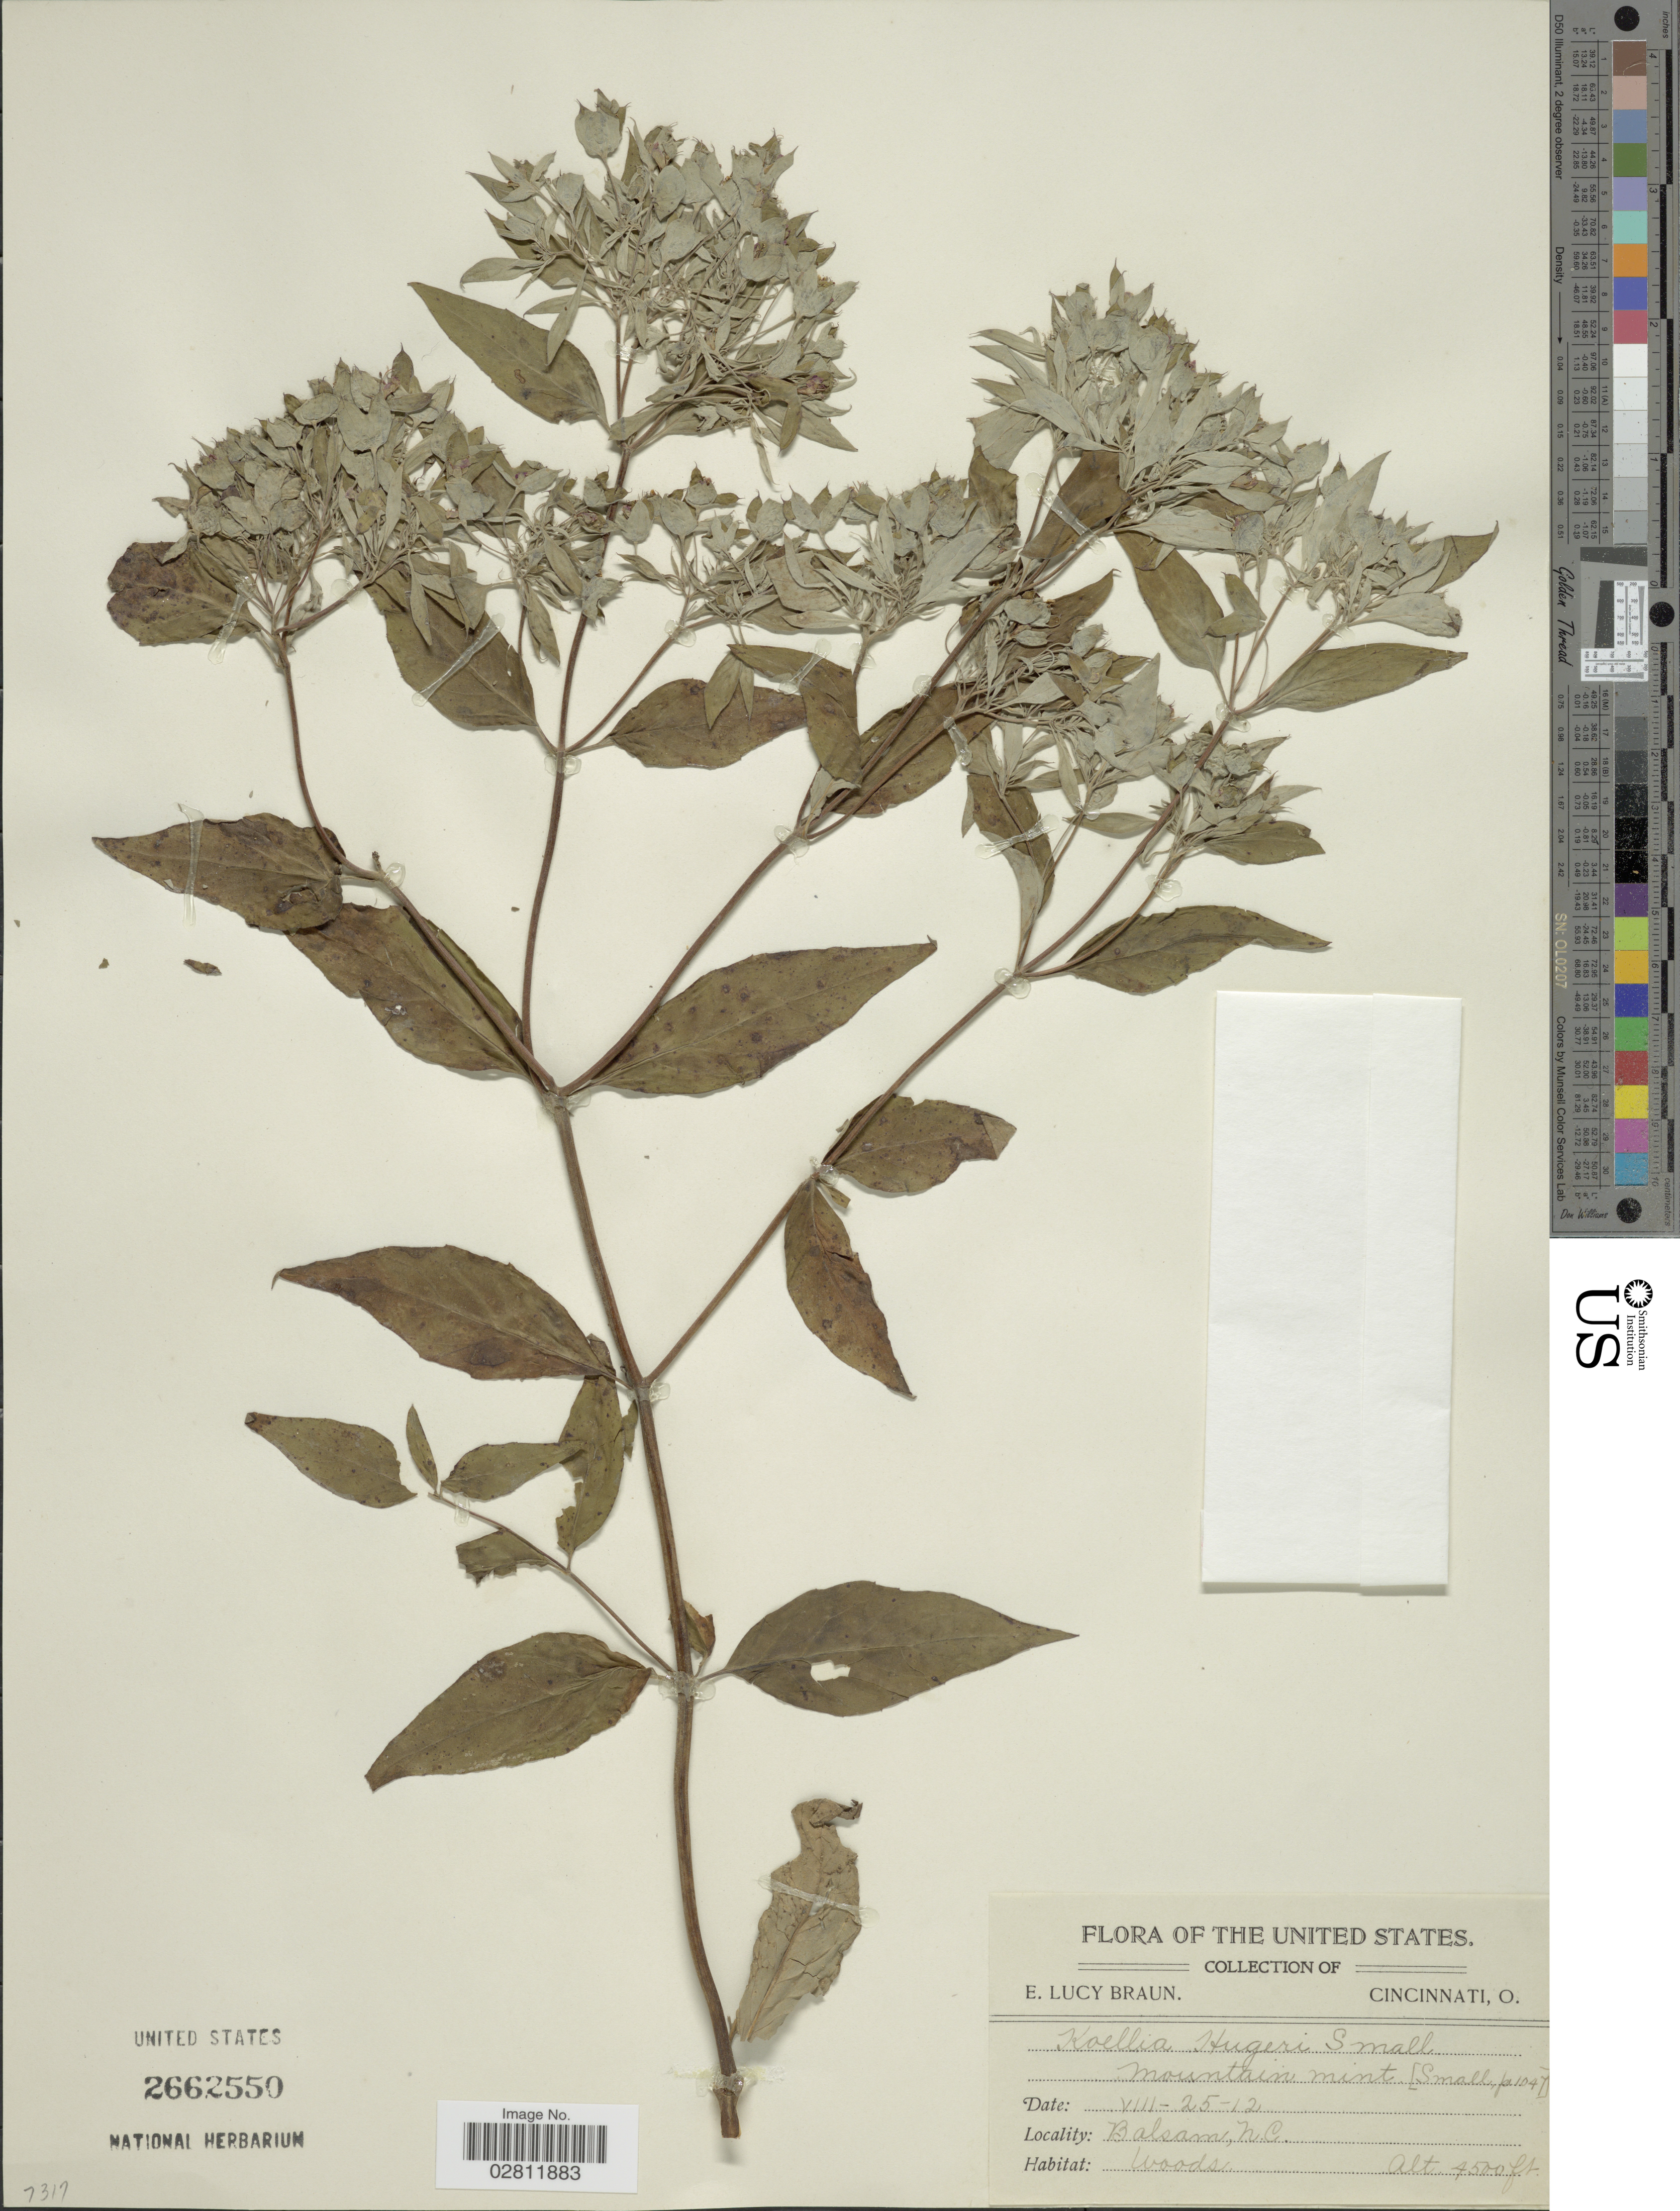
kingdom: Plantae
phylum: Tracheophyta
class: Magnoliopsida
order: Lamiales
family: Lamiaceae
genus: Pycnanthemum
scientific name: Pycnanthemum flexuosum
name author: (Walter) Britton, Stearns & Poggenb.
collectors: E. L. Braun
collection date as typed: Transcribed d/m/y: 25/8/12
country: United States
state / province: North Carolina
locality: Balsam.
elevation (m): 1372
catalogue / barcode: US 2662550